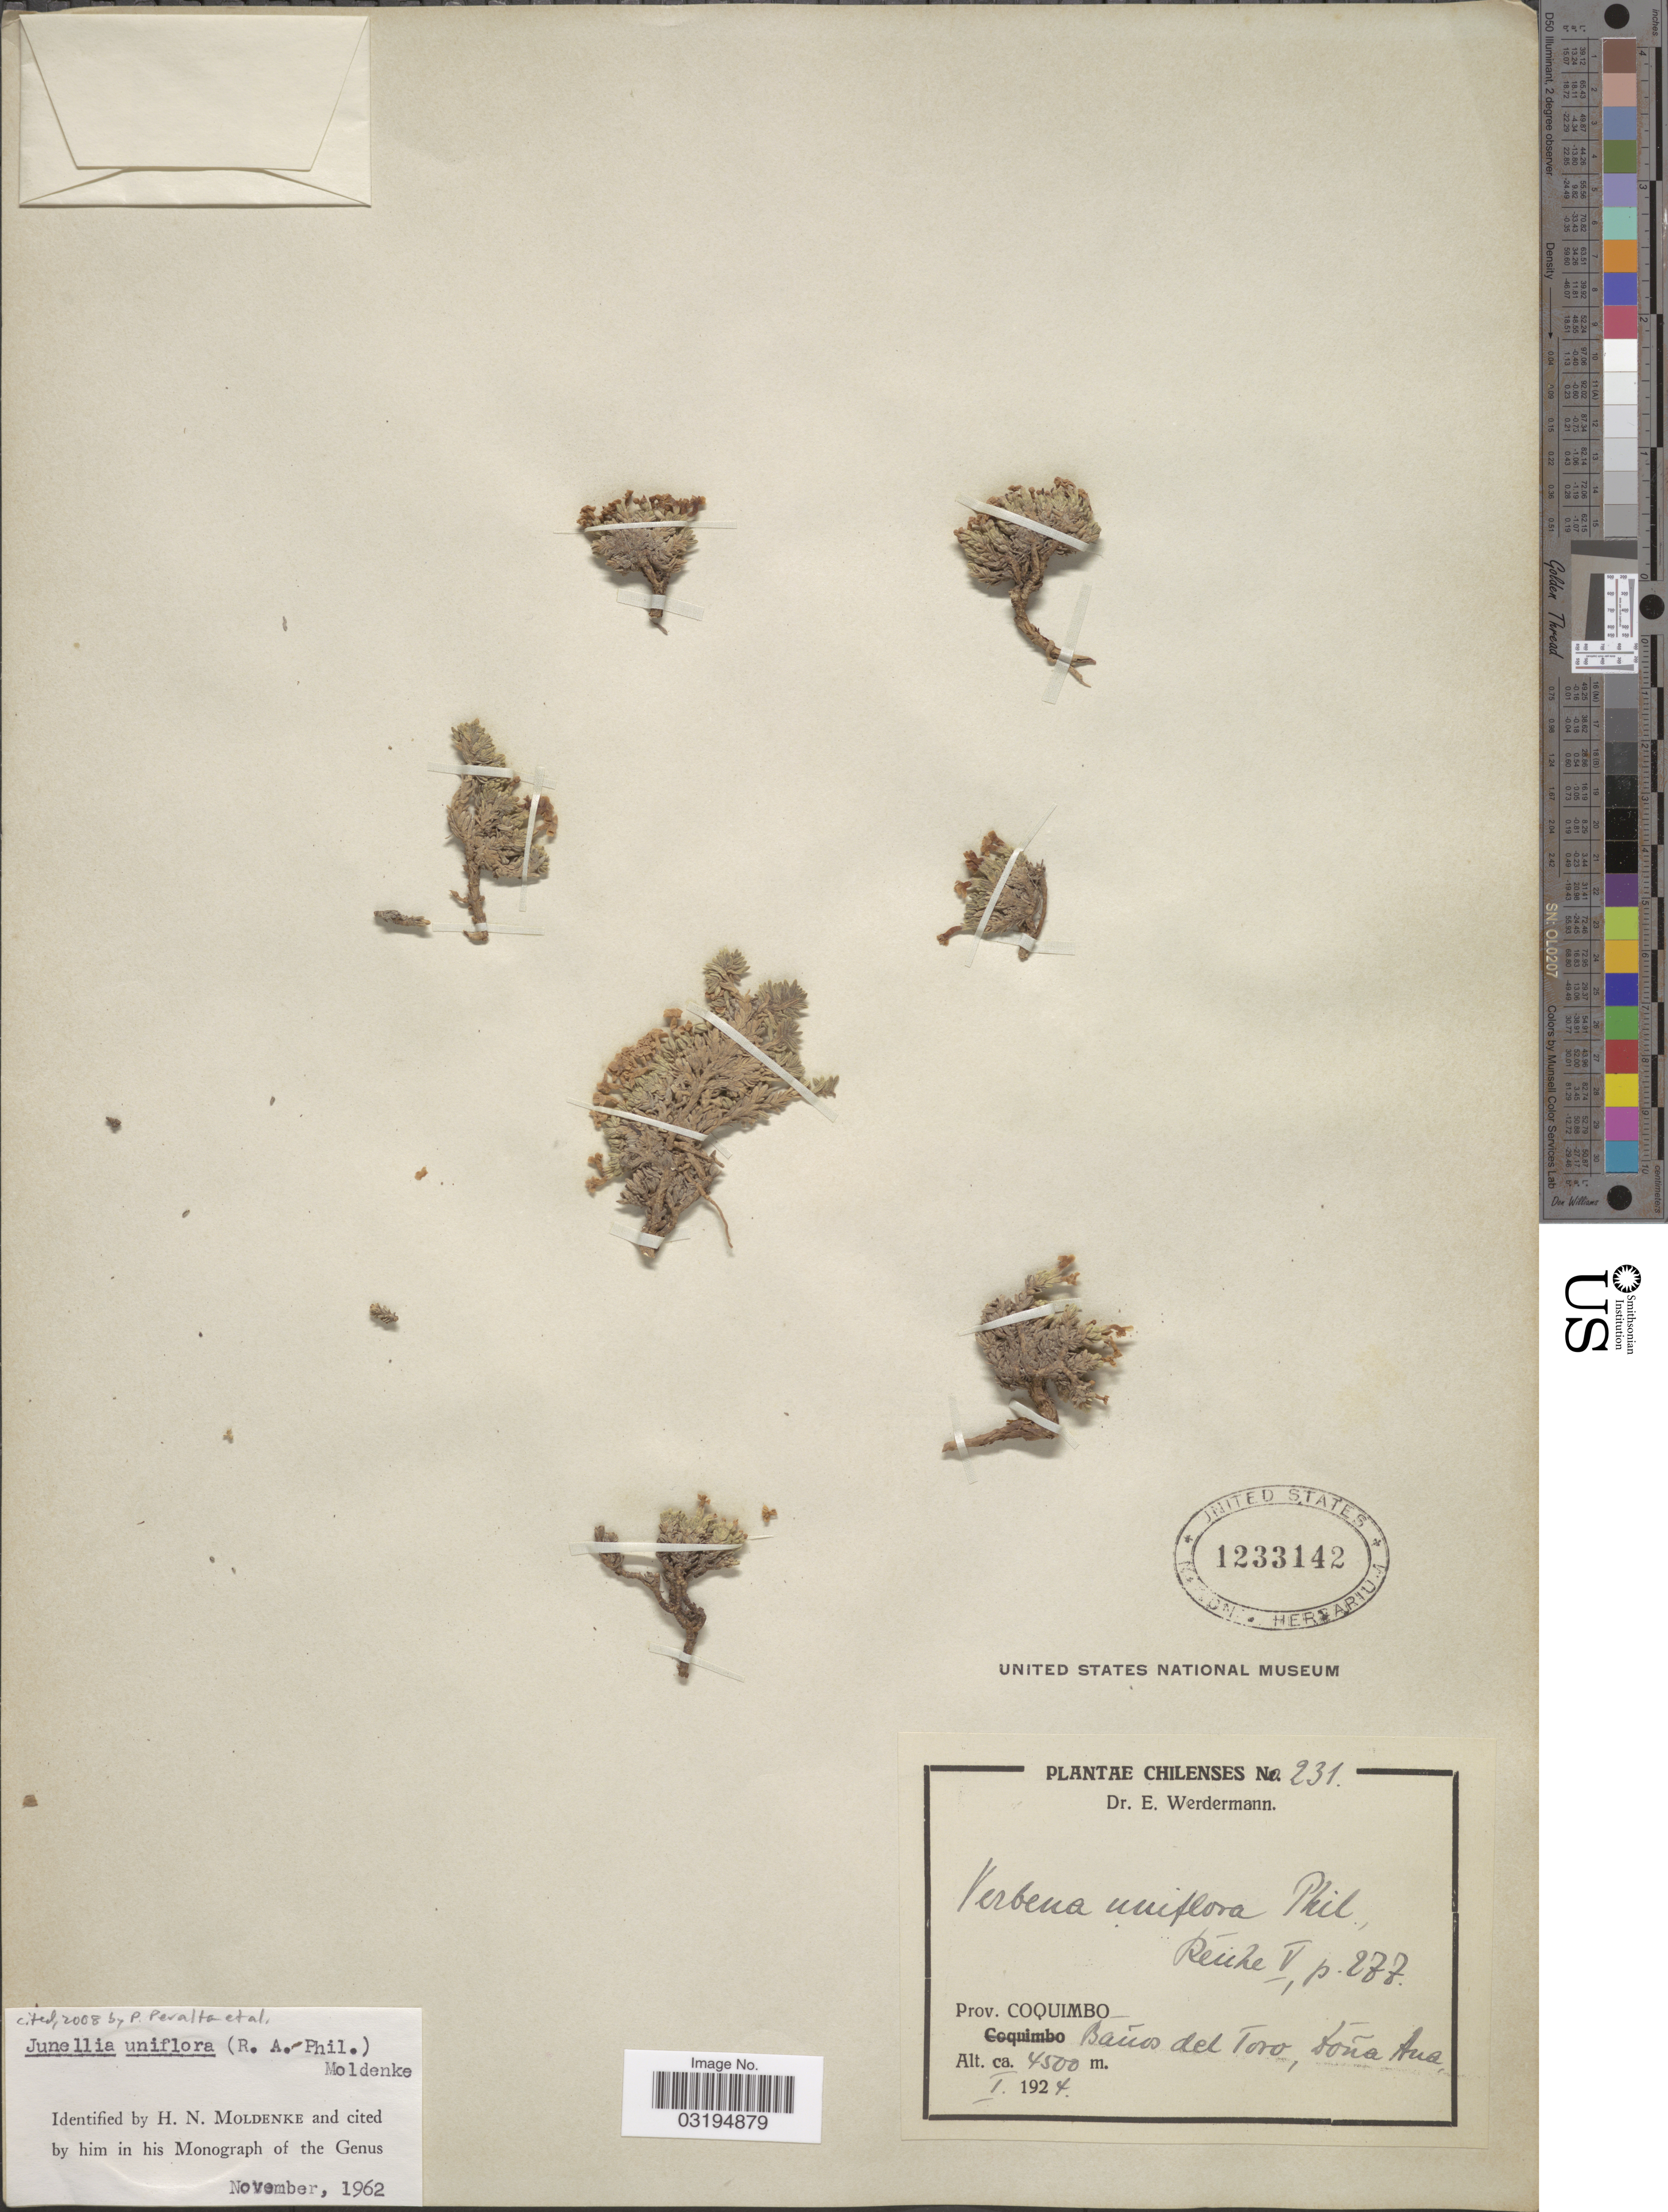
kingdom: Plantae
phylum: Tracheophyta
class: Magnoliopsida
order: Lamiales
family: Verbenaceae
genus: Junellia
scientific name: Junellia uniflora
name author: (Phil.) Moldenke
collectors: E. Werdermann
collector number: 231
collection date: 1924-01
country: Chile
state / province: Coquimbo (IV)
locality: Baños del Toro, Doña Ana.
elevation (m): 4500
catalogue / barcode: US 1233142